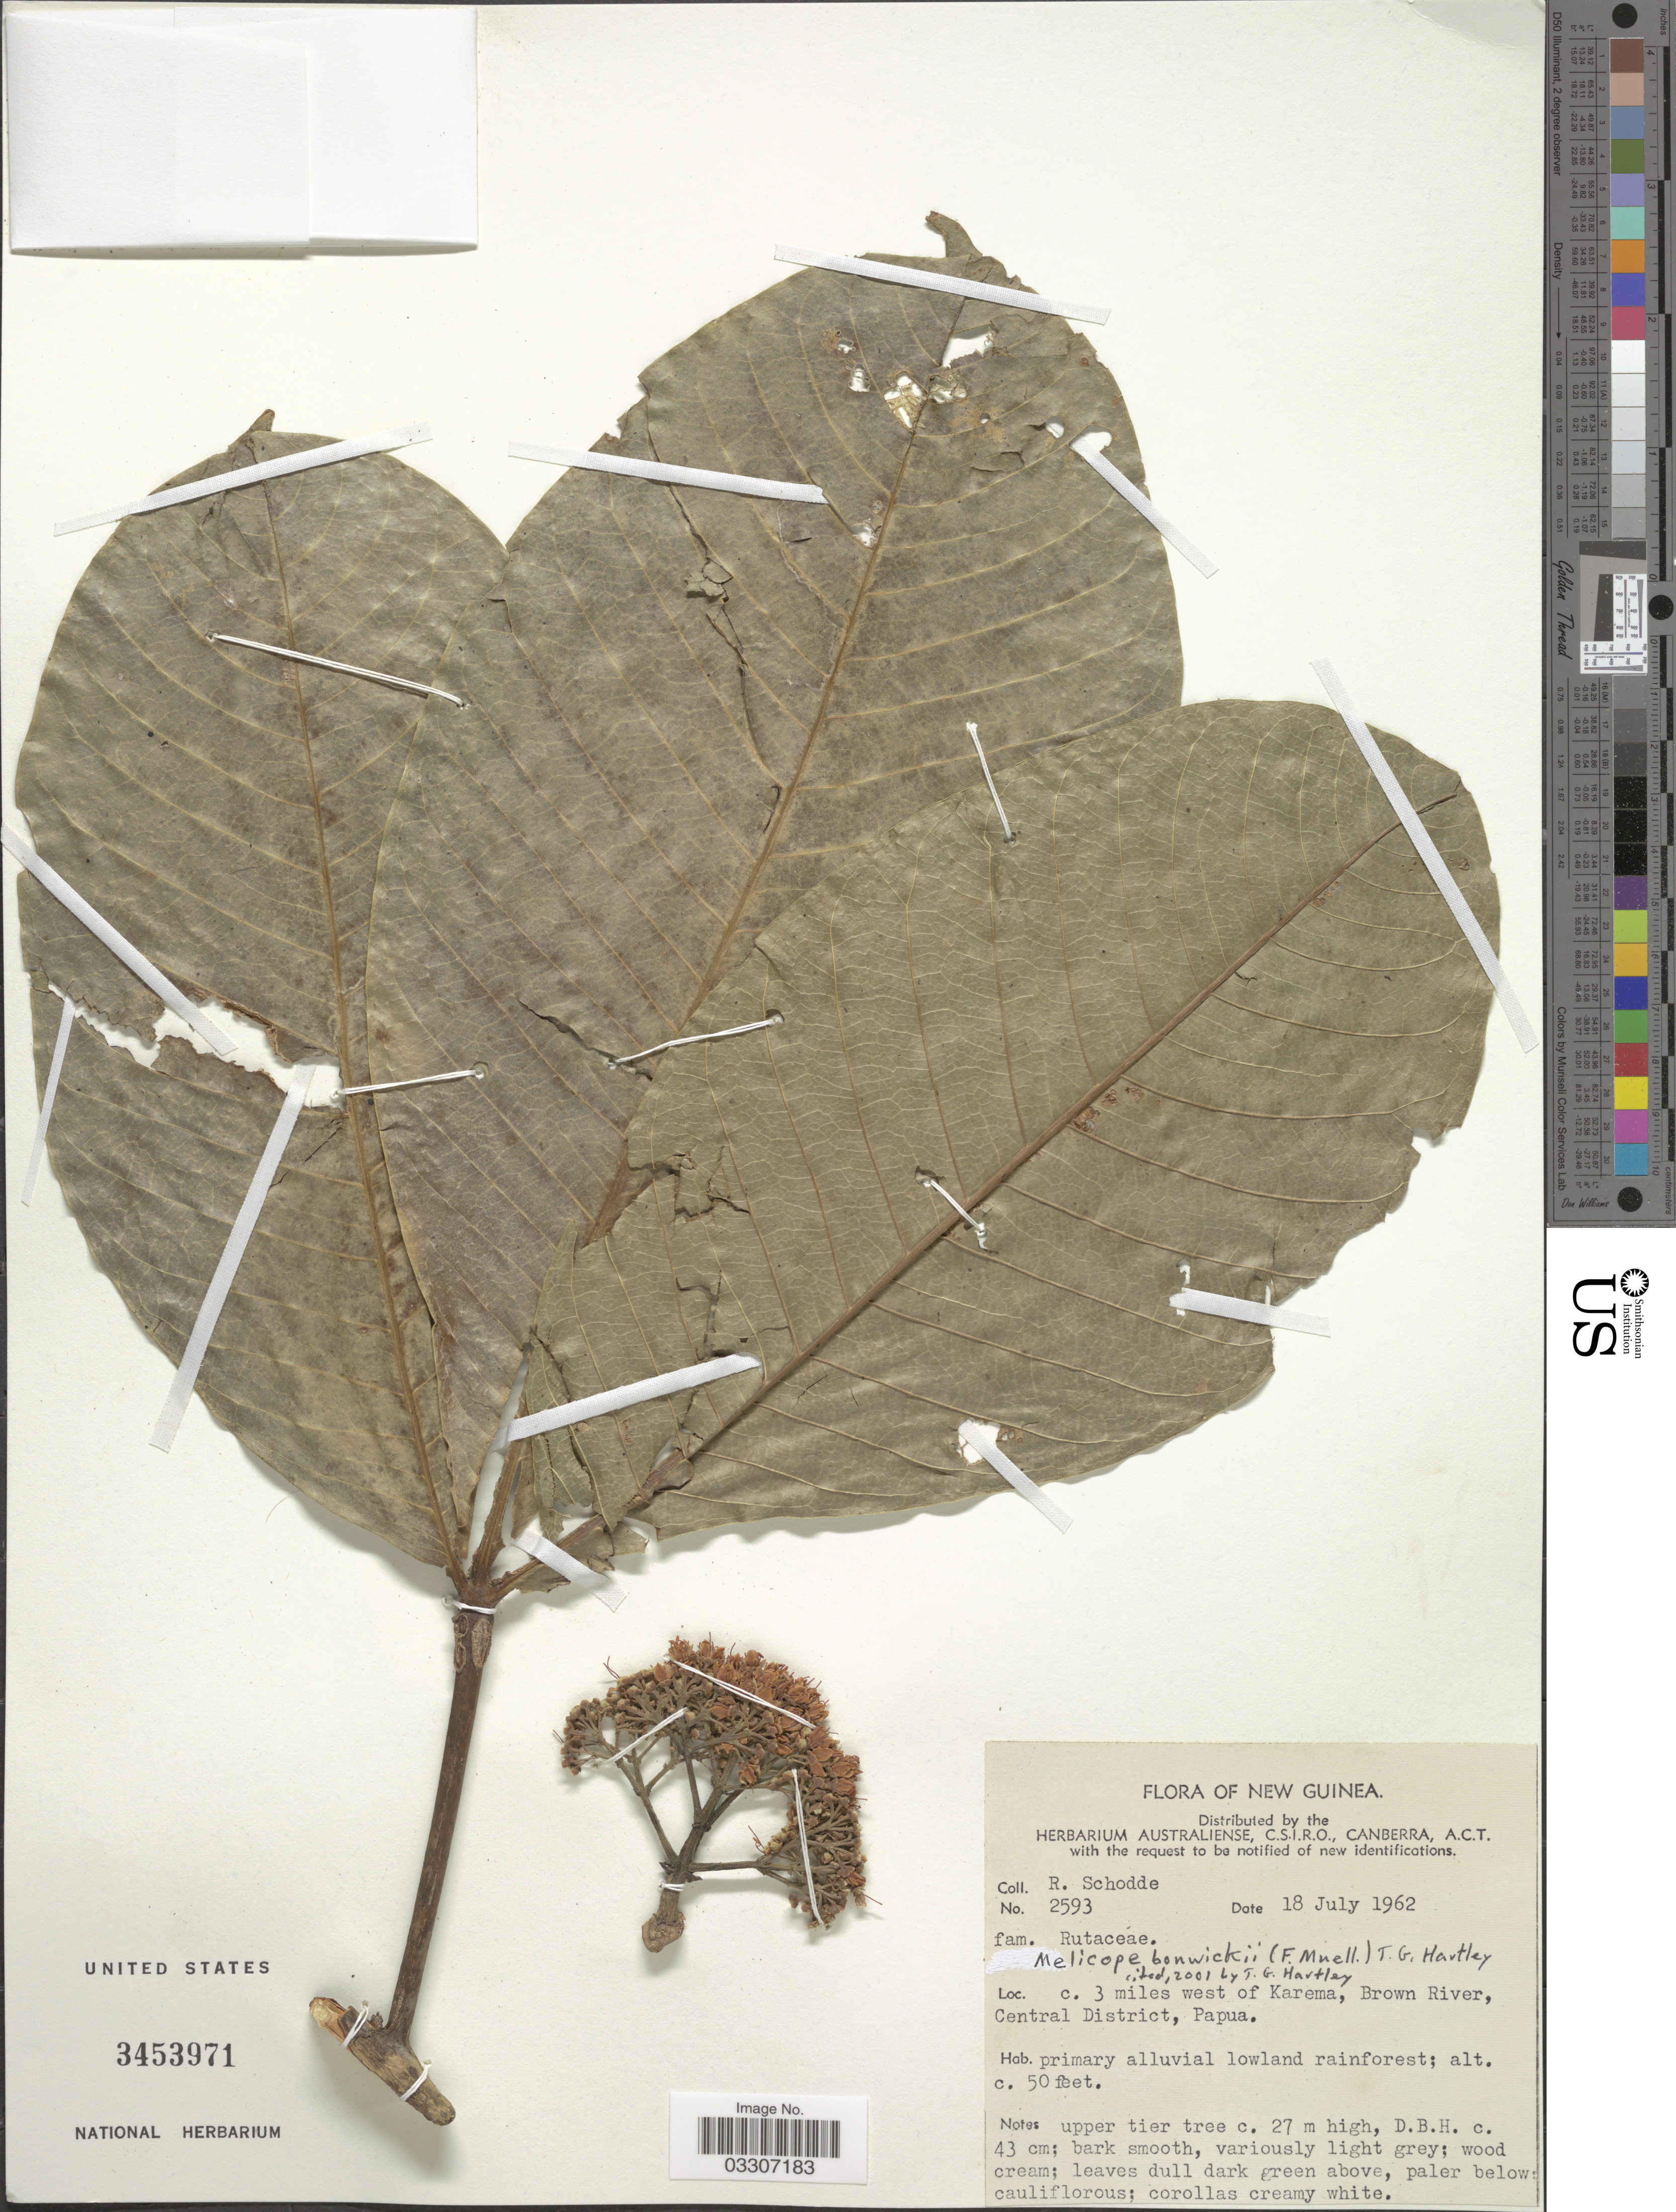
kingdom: Plantae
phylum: Tracheophyta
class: Magnoliopsida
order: Sapindales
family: Rutaceae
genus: Melicope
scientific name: Melicope bonwickii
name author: (F. Muell.) T.G. Hartley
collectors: R. Schodde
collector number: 2593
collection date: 1962-07-18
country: Papua New Guinea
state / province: Central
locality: New Guinea. c. 3 miles west of Karema, Brown River, Central District, Papua.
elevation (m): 15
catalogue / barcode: US 3453971